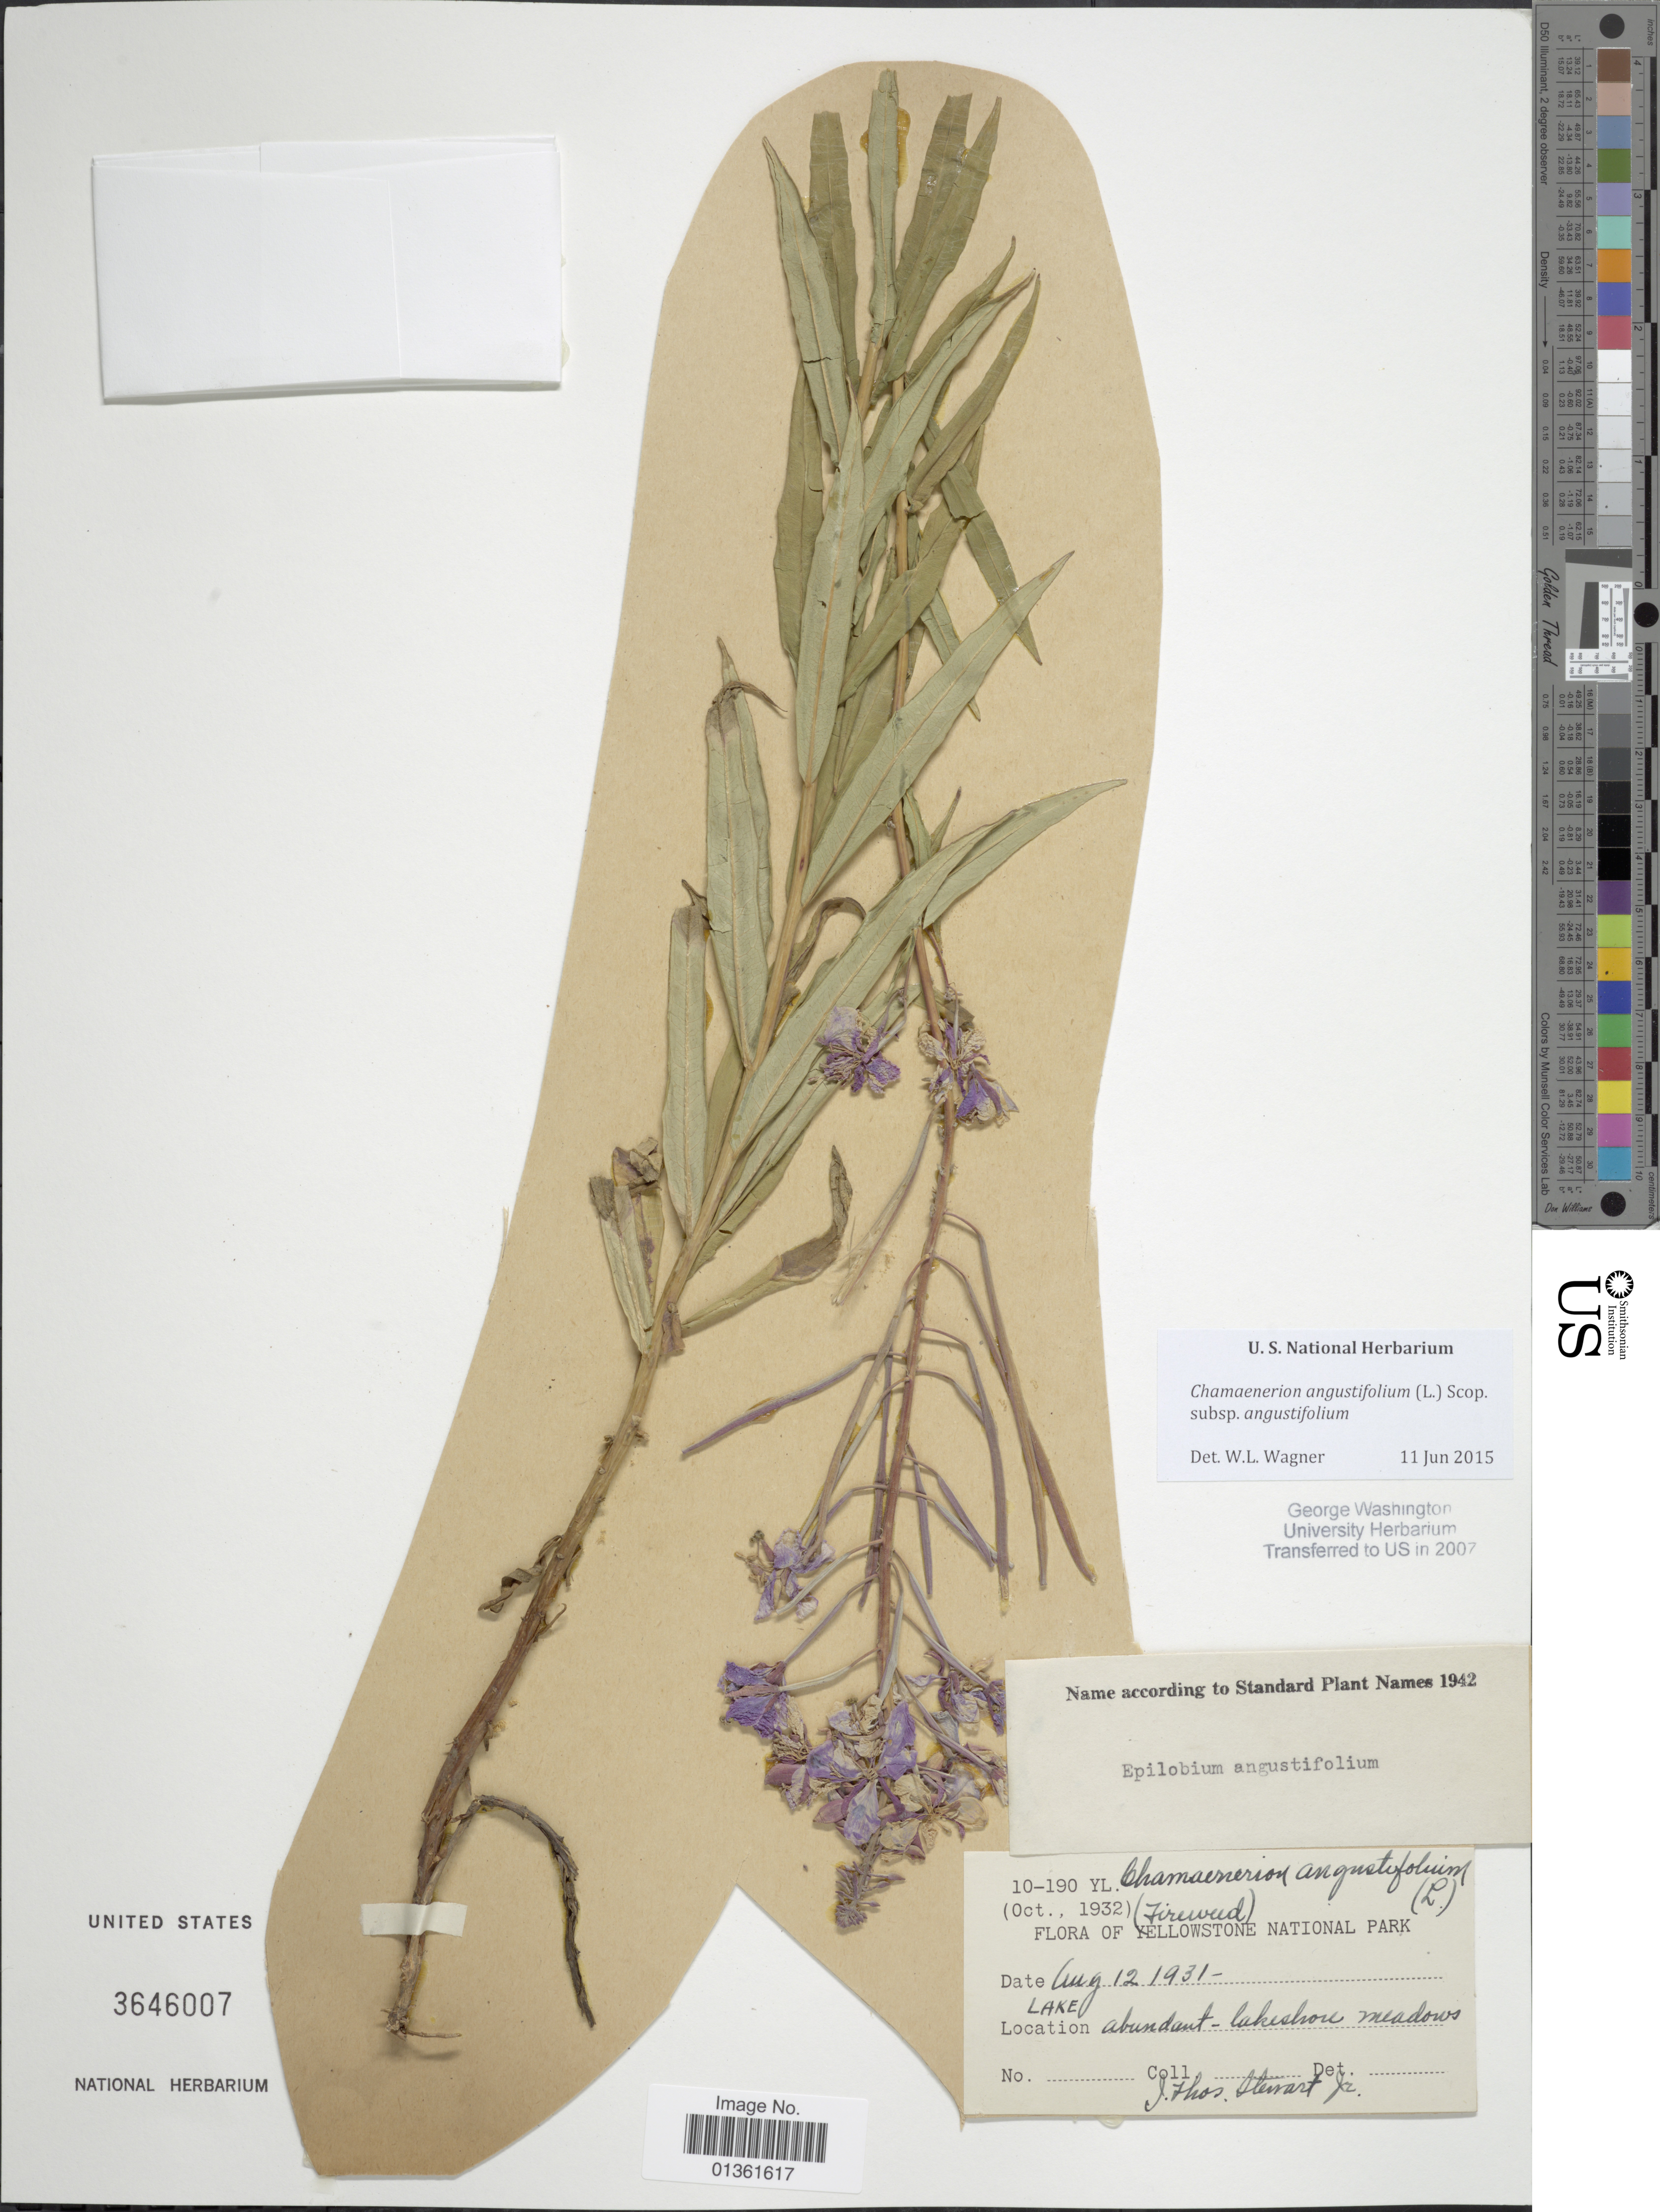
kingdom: Plantae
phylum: Tracheophyta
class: Magnoliopsida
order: Myrtales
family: Onagraceae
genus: Chamaenerion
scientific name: Chamaenerion angustifolium subsp. angustifolium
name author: (L.) Scop.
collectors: J. Stewart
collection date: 1931-08-12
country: United States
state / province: Wyoming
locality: Yellowstone National Park.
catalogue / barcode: US 3646007